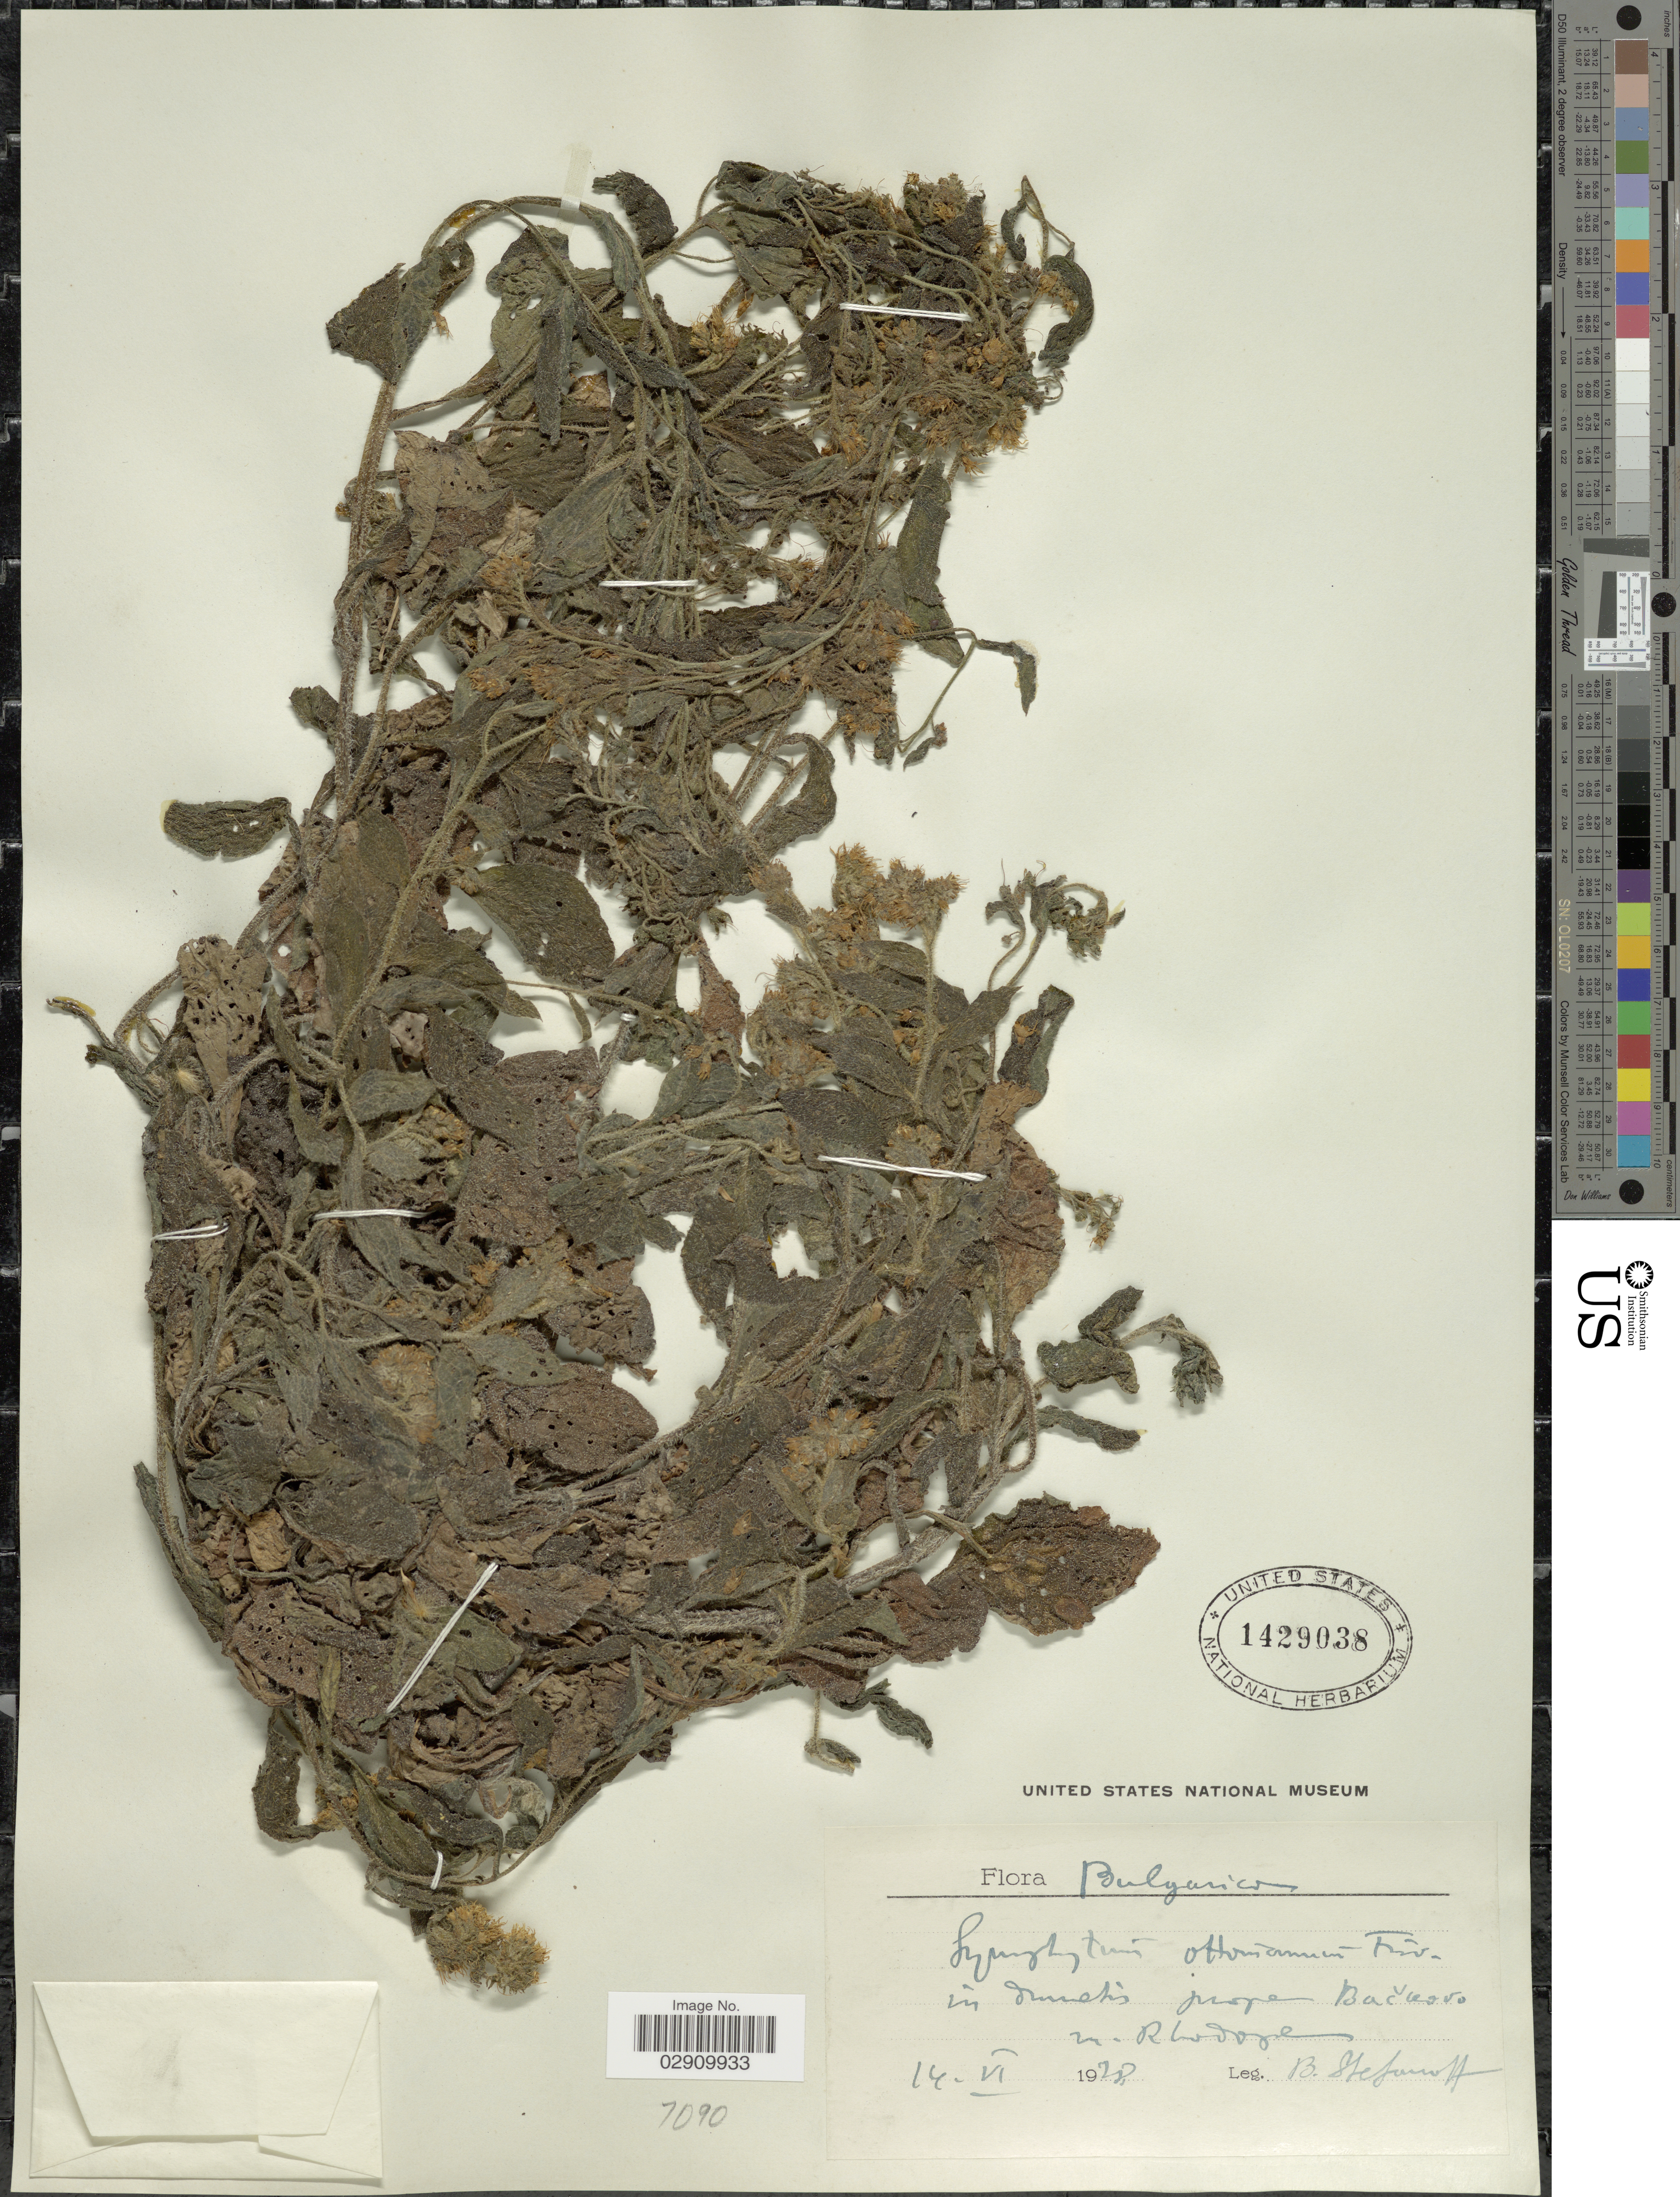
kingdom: Plantae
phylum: Tracheophyta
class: Magnoliopsida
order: Boraginales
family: Boraginaceae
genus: Symphytum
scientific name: Symphytum ottomanum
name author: Friv.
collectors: B. Stefanoff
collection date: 1928-06-14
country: Bulgaria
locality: In dumetis prope Bacalegvo [interpreted], N. Rhodesie [interpreted].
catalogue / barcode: US 1429038